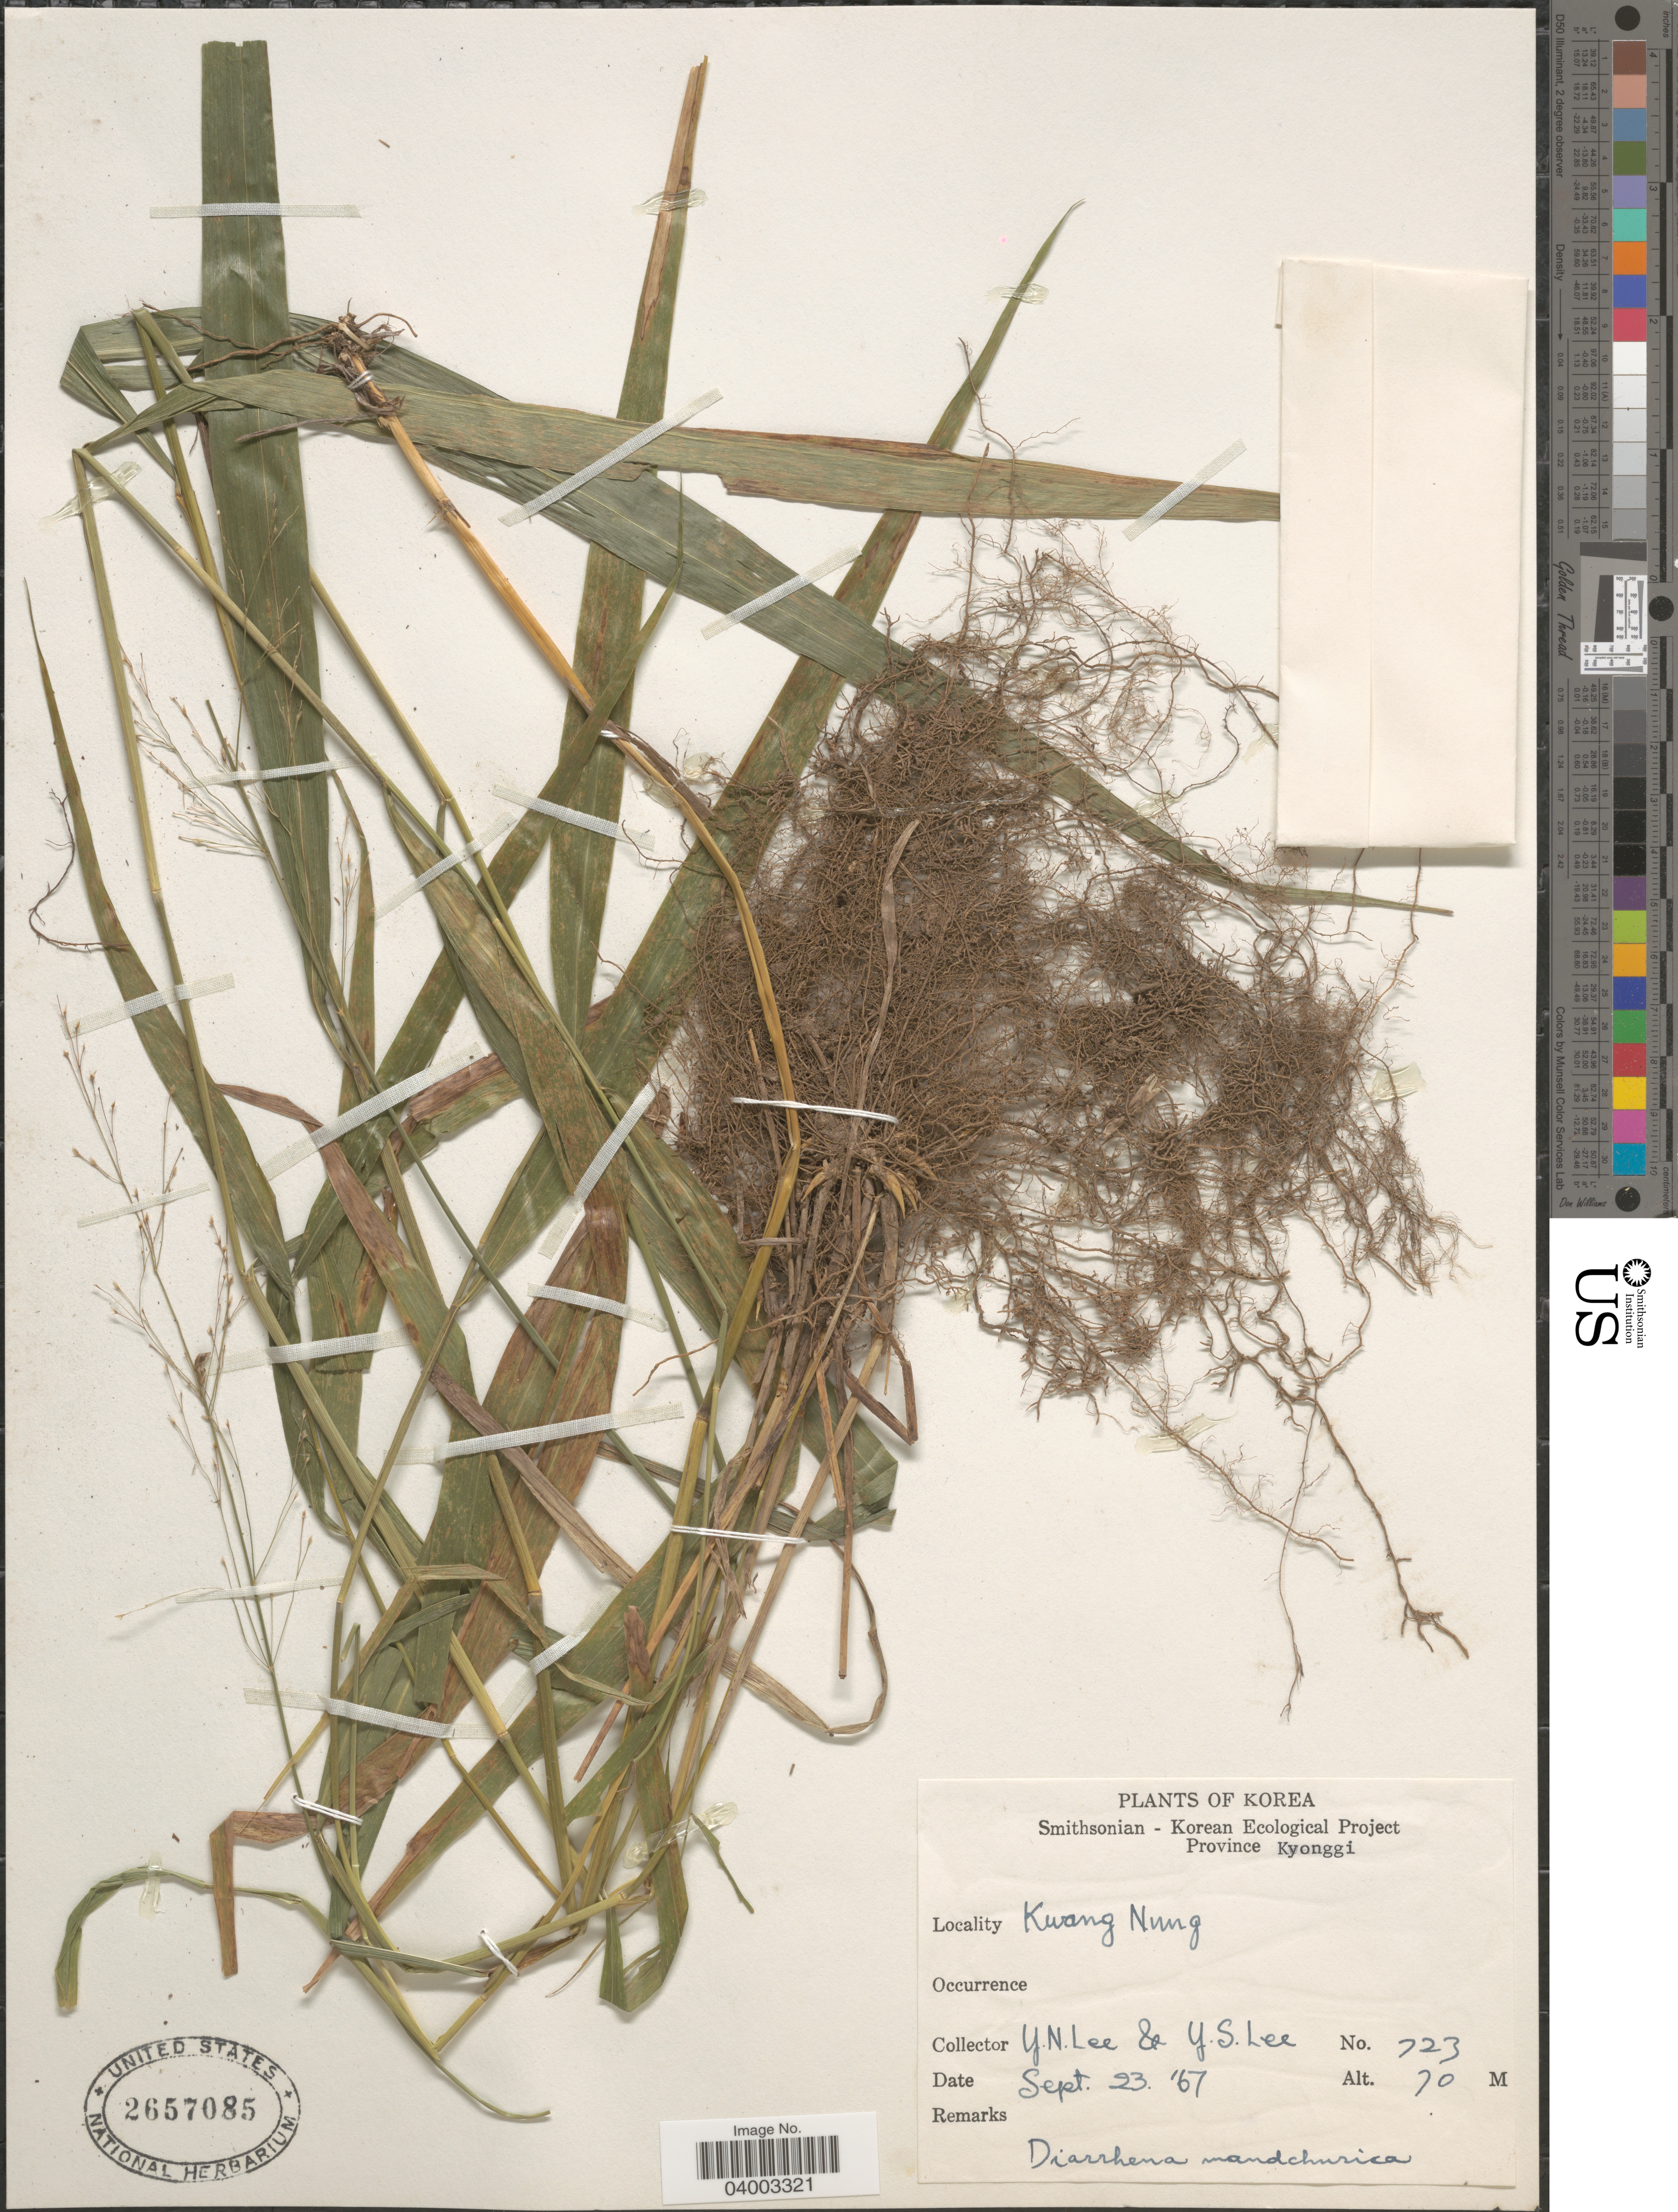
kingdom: Plantae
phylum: Tracheophyta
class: Liliopsida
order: Poales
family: Poaceae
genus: Diarrhena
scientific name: Diarrhena japonica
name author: Franch. & Sav.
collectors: Y. N. Lee & Y. S. Lee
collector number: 723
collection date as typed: Transcribed d/m/y: 23/9/67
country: South Korea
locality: Province Kyonggi. Kwang Nung.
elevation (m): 70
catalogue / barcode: US 2657085